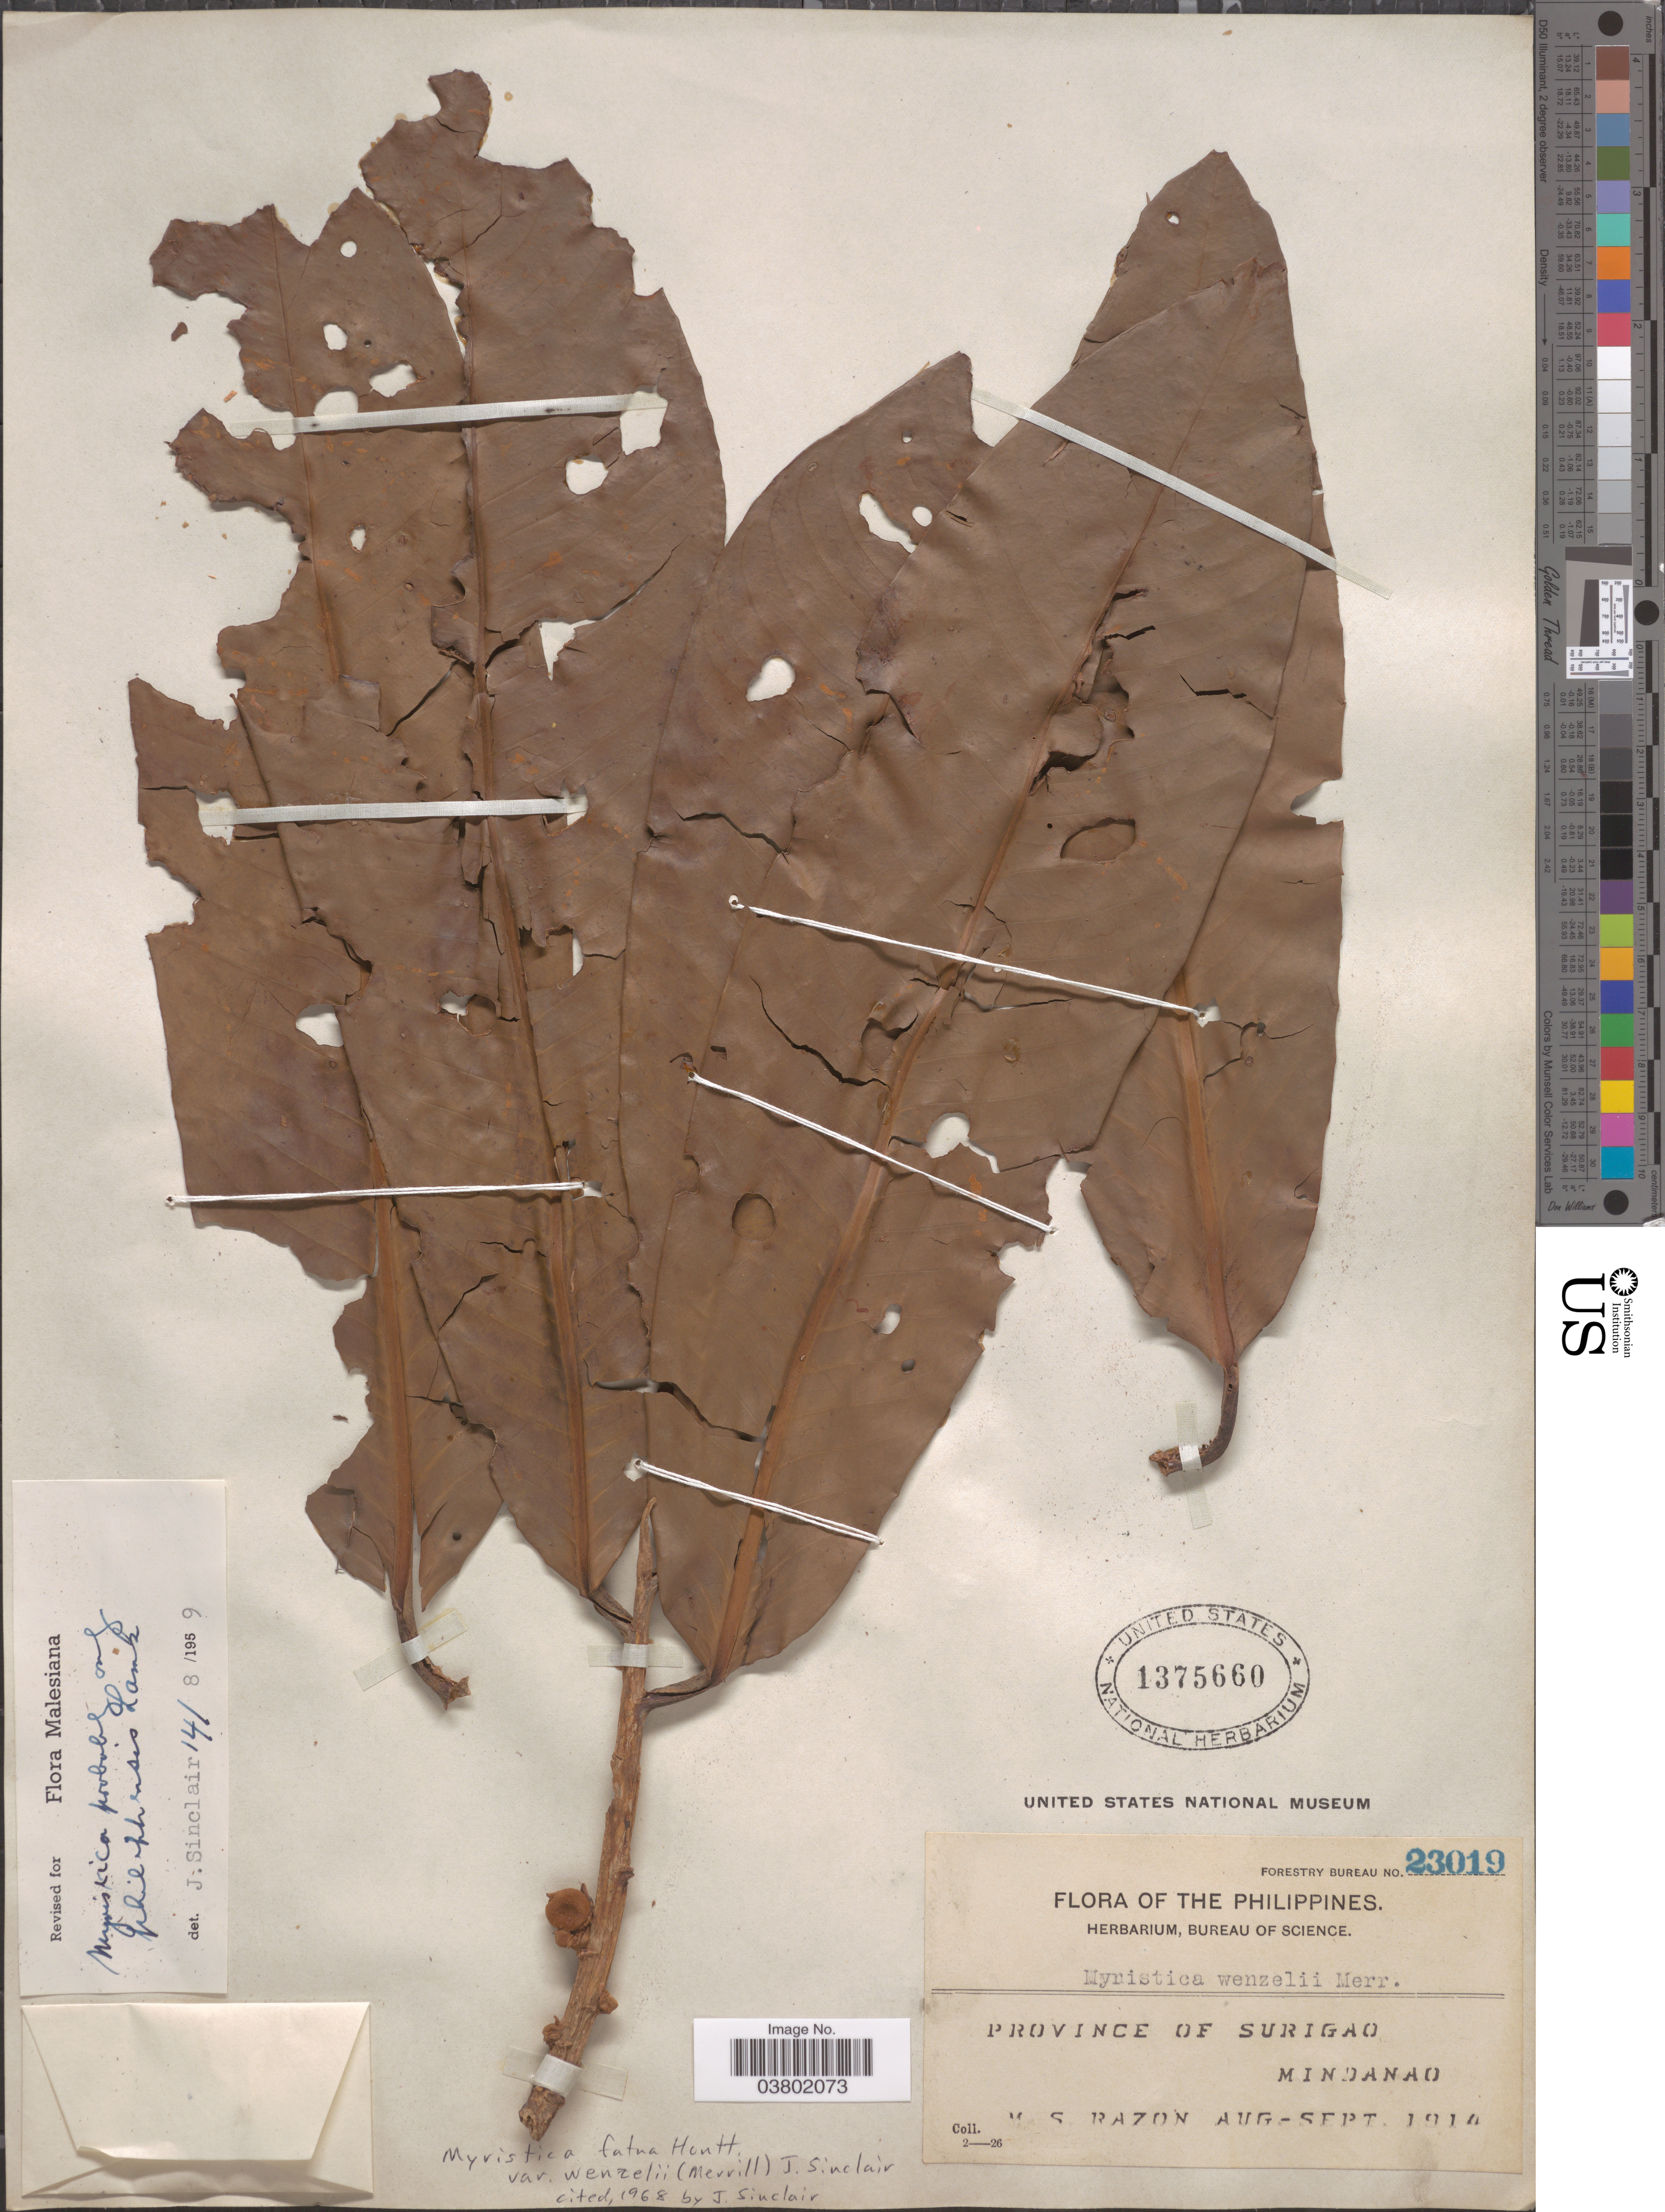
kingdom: Plantae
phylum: Tracheophyta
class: Magnoliopsida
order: Magnoliales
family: Myristicaceae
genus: Myristica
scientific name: Myristica fatua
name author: Houtt.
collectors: M. Razon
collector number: Forestry Bureau 23019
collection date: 1914-08/1914-09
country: Philippines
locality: Province of Surigao, Mindanao.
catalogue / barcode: US 1375660